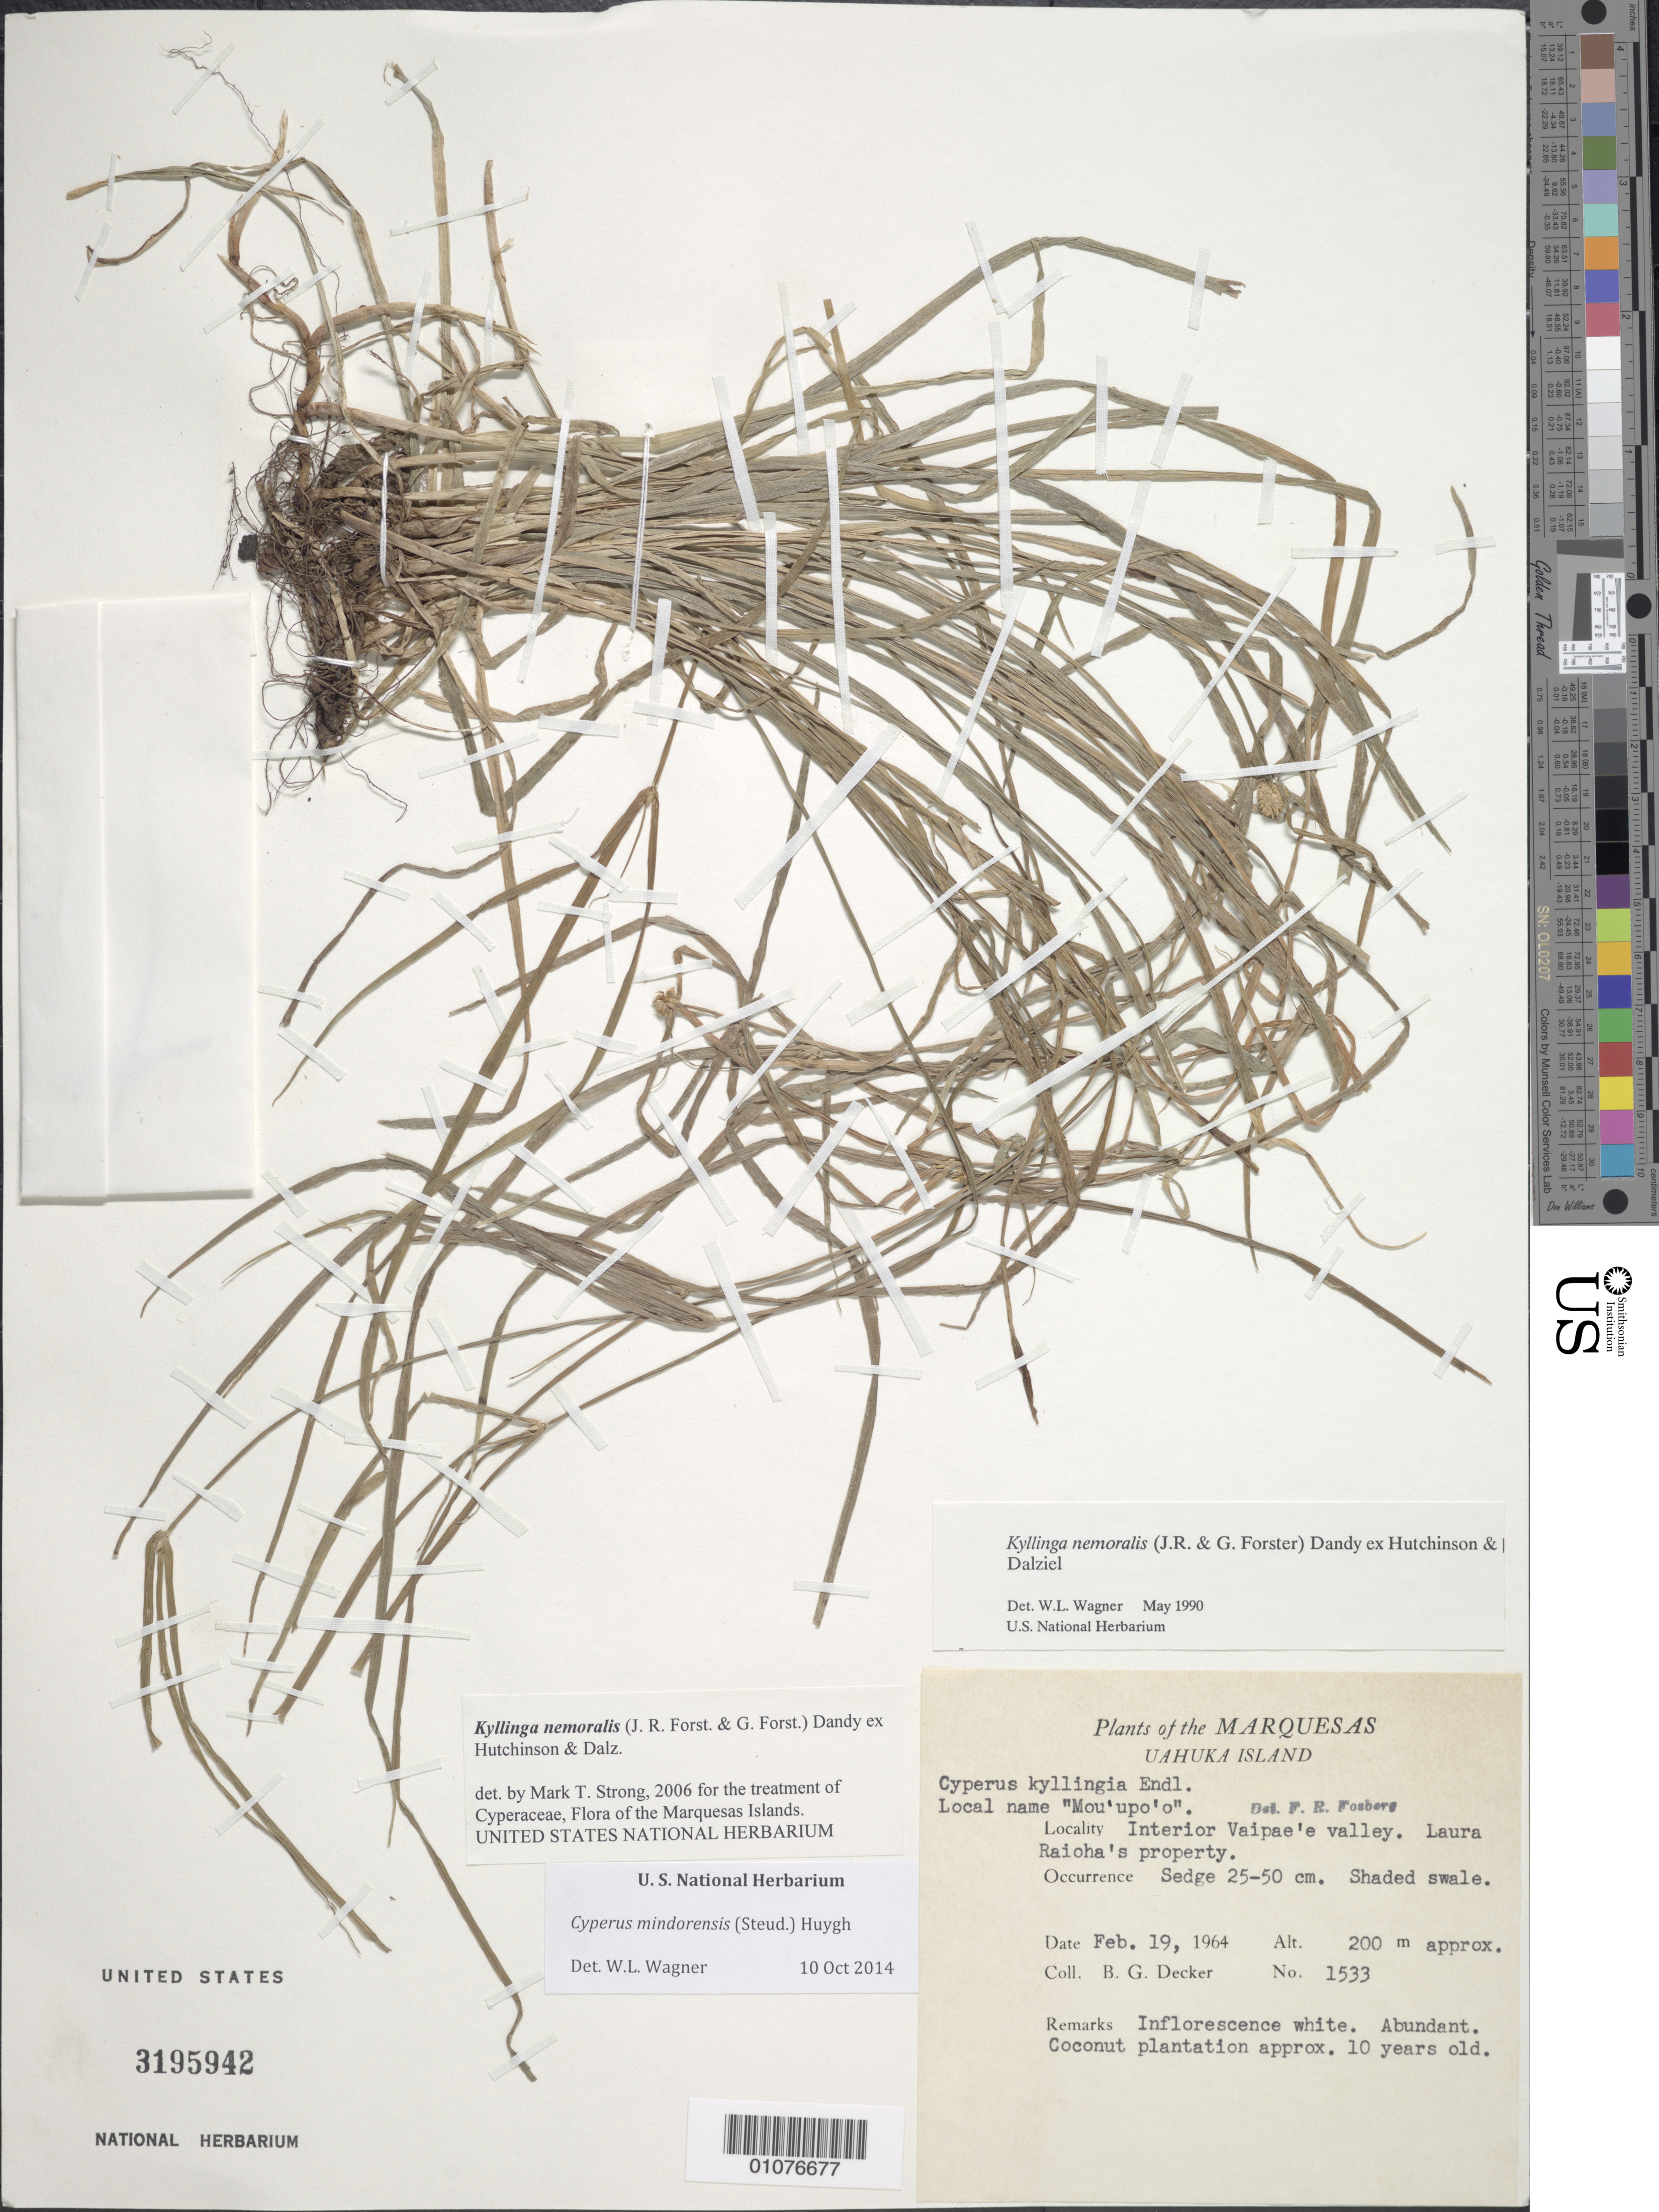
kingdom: Plantae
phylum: Tracheophyta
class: Liliopsida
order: Poales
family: Cyperaceae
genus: Cyperus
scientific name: Cyperus mindorensis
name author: (Steud.) Huygh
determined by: Lorence, David H., (PTBG), National Tropical Botanical Garden (UNITED STATES)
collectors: B. G. Decker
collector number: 1533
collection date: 1964-02-19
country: French Polynesia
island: Ua Huka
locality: interior Vaipae'e Valley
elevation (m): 200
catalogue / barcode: US 3195942